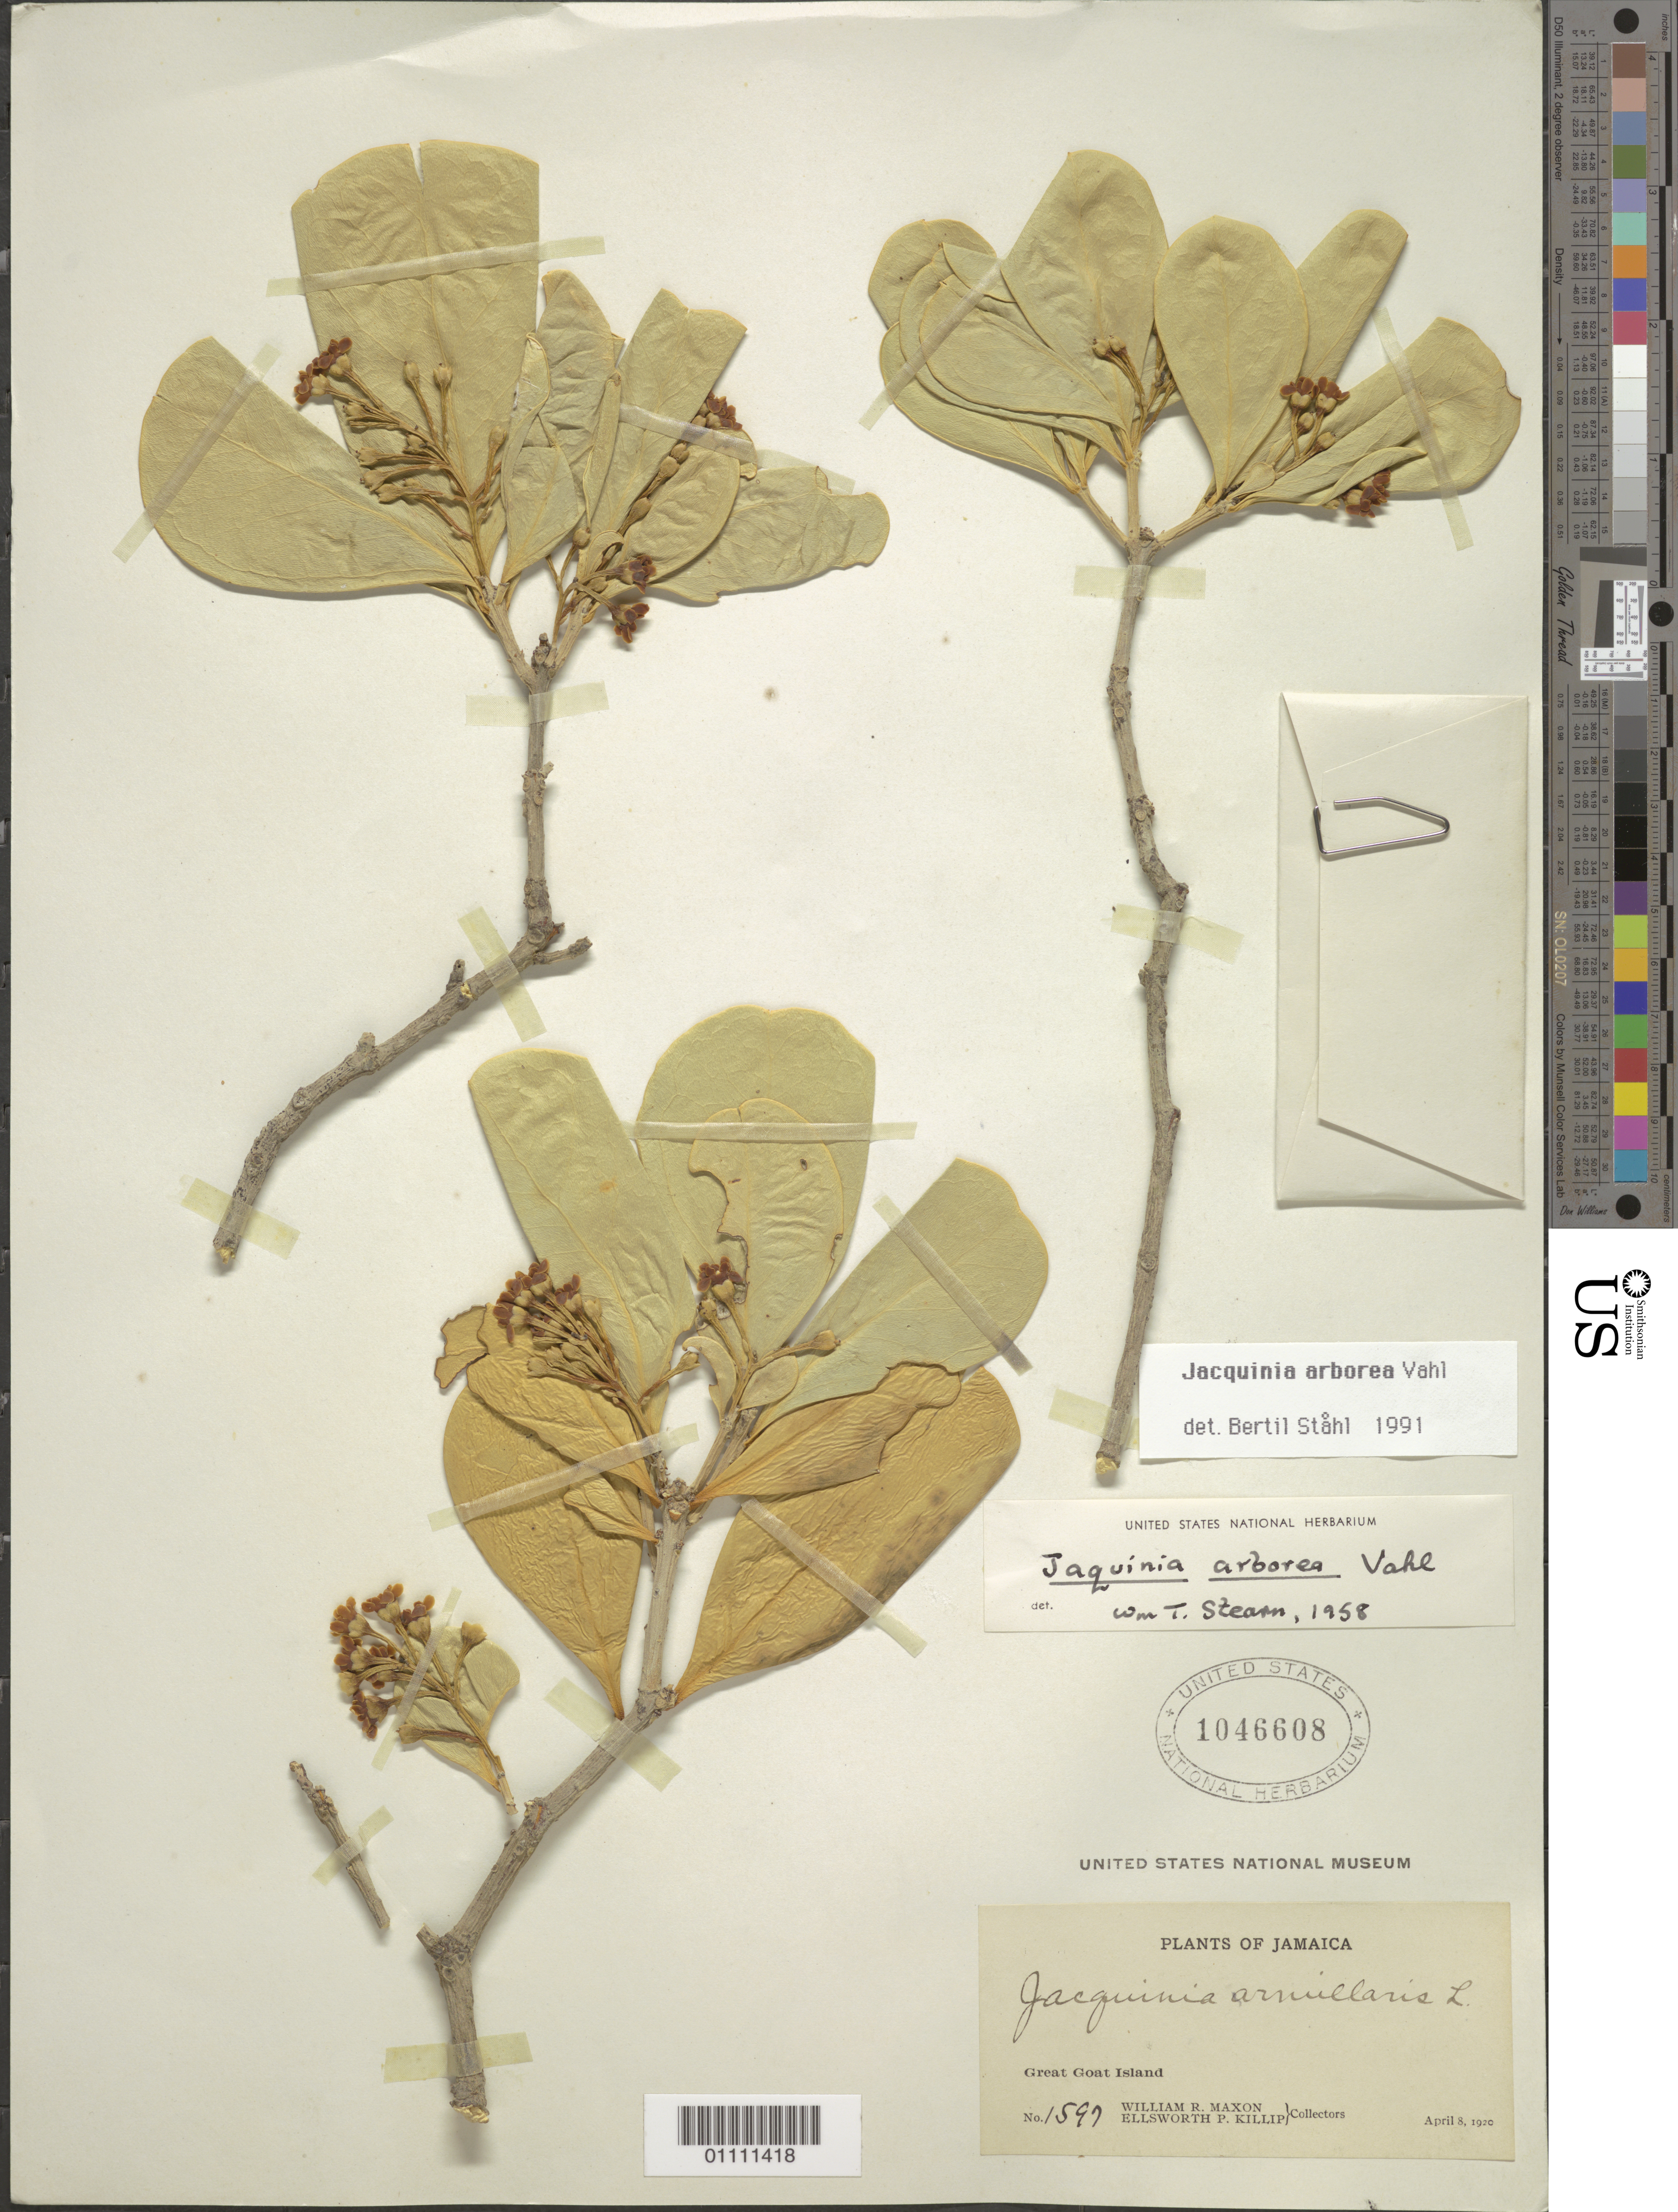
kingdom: Plantae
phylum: Tracheophyta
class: Magnoliopsida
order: Ericales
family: Primulaceae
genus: Jacquinia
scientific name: Jacquinia arborea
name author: Vahl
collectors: W. R. Maxon & E. P. Killip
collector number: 1597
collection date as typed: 08 Apr 1920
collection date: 1920-04-08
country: Jamaica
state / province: Saint Catherine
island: Great Goat Island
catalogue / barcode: US 1046608